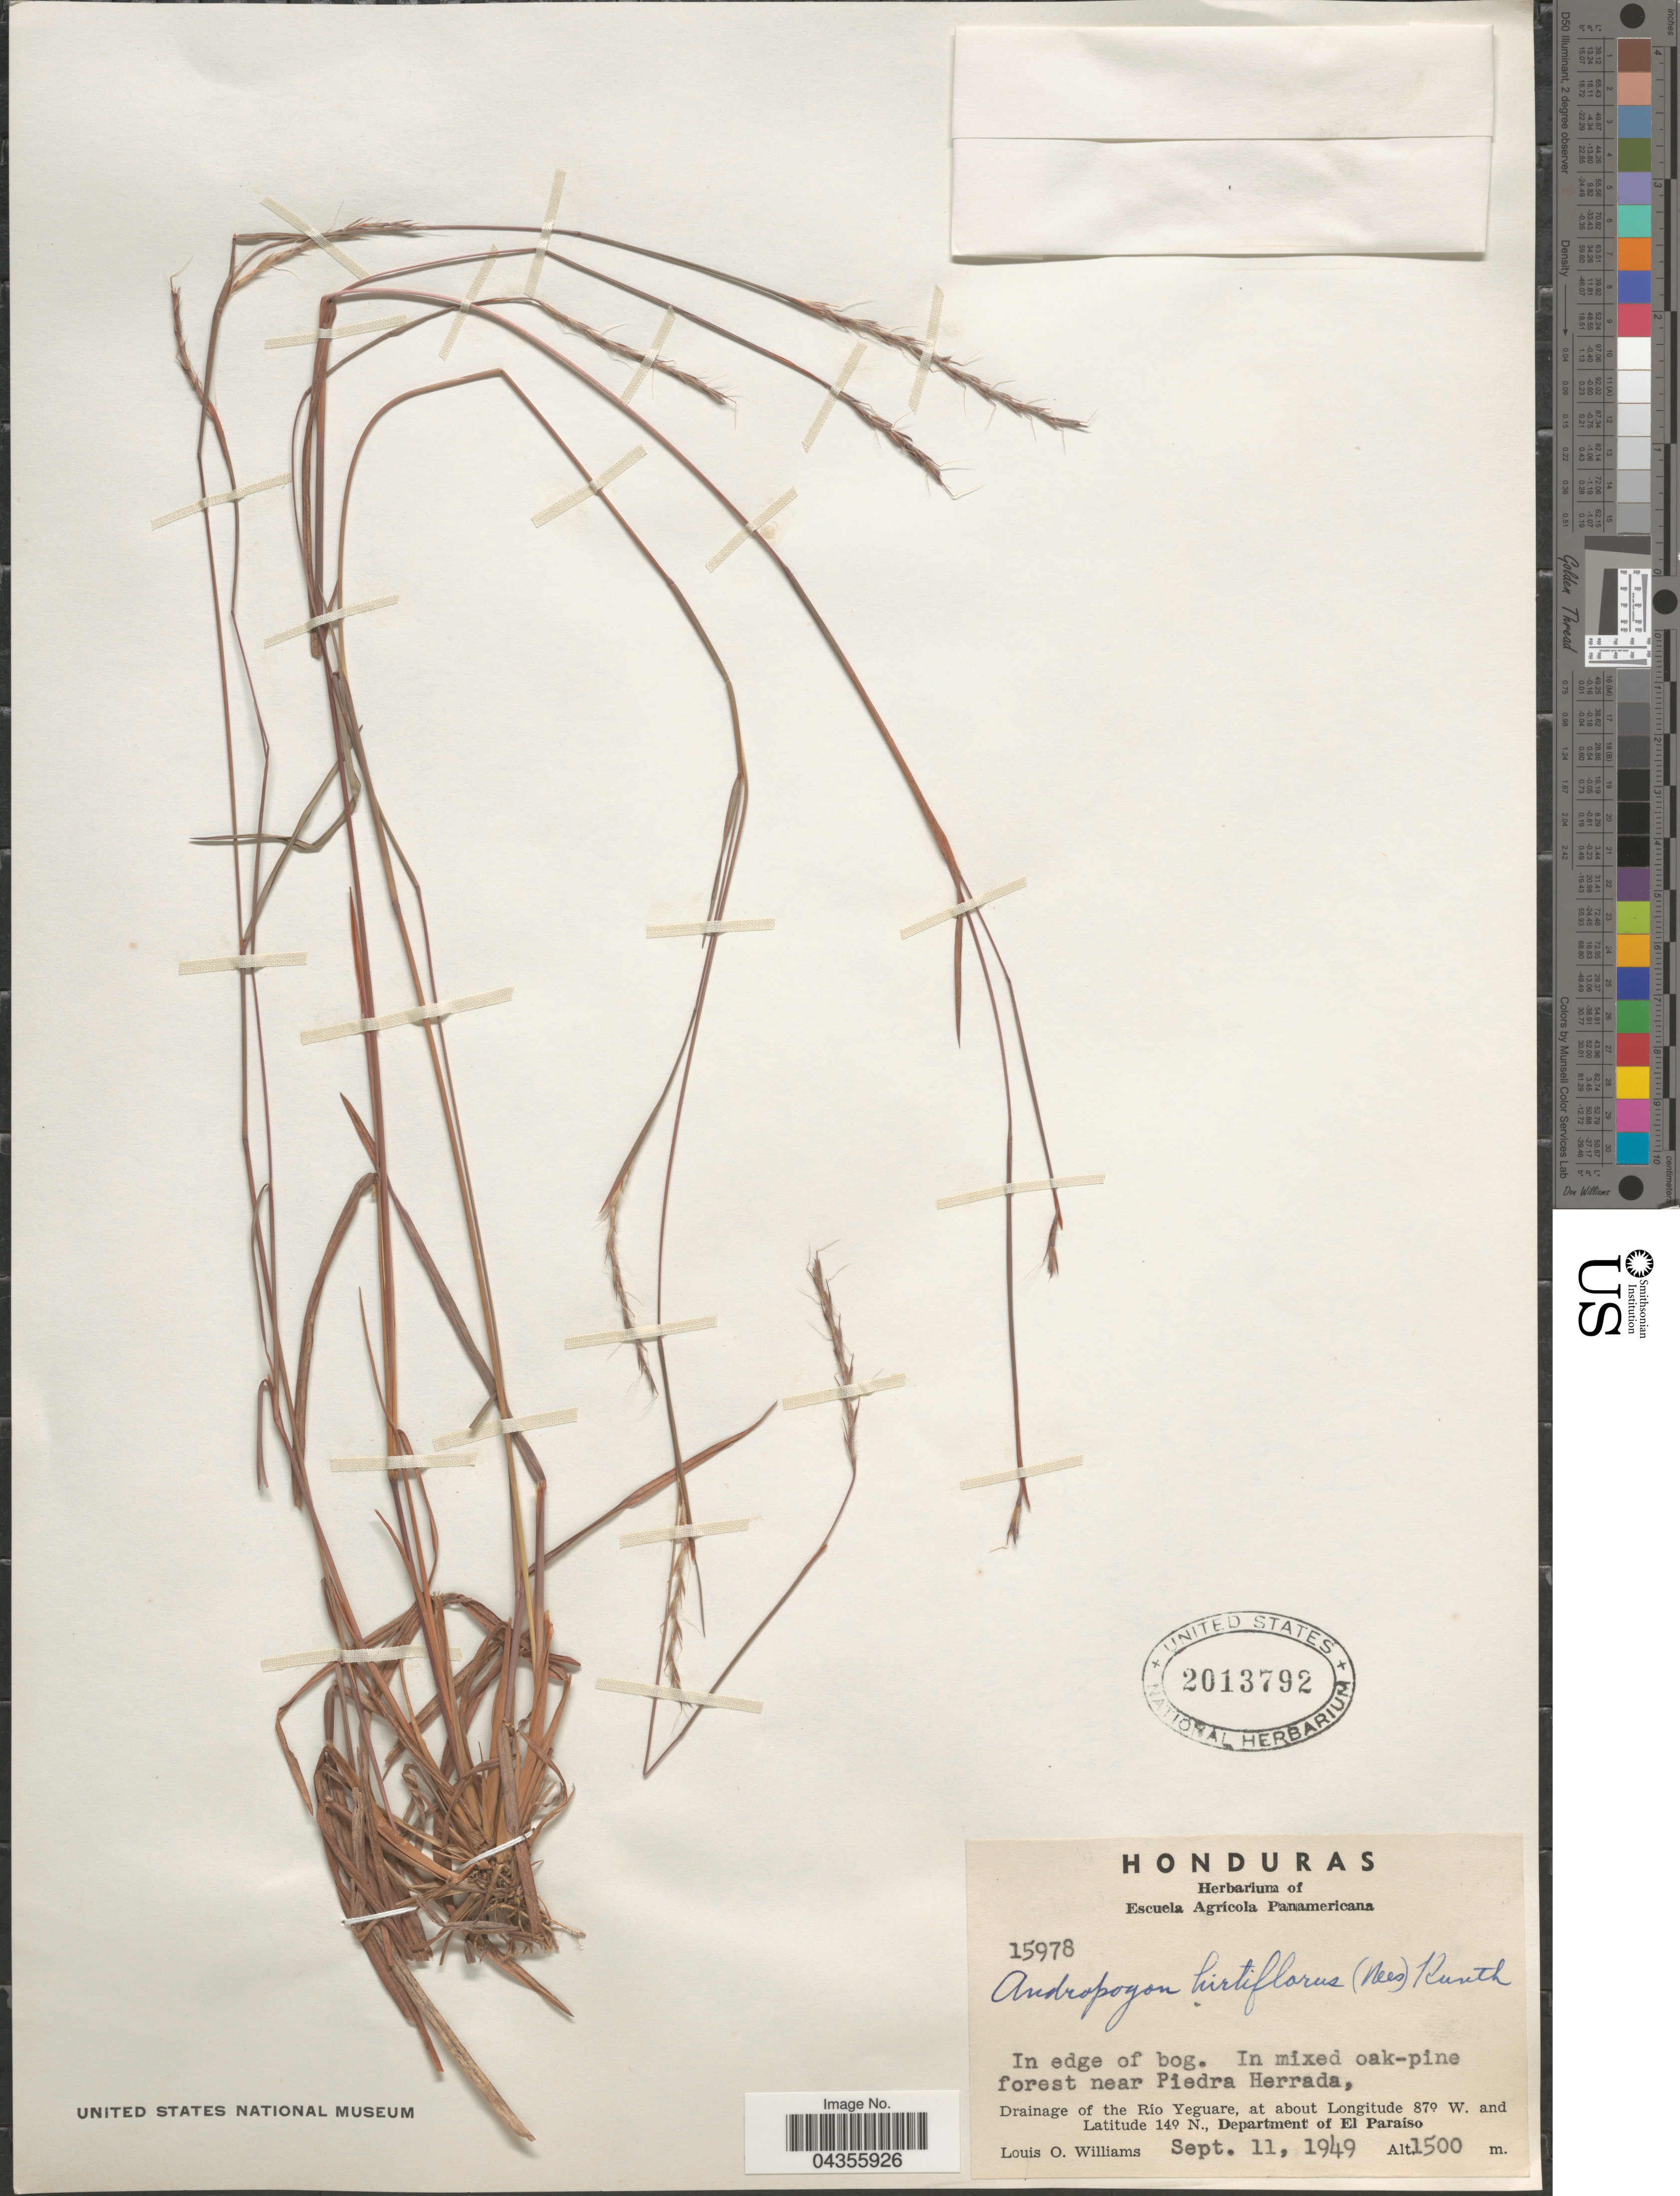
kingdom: Plantae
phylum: Tracheophyta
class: Liliopsida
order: Poales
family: Poaceae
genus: Schizachyrium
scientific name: Schizachyrium scoparium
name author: (Michx.) Nash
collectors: L. O. Williams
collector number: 15978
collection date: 1949-09-11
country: Honduras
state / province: El Paraiso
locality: In mixed oak-pine forest near Piedra Herrada, Drainage of the Río Yeguare, Department of El Paraíso.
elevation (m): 1500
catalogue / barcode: US 2013792